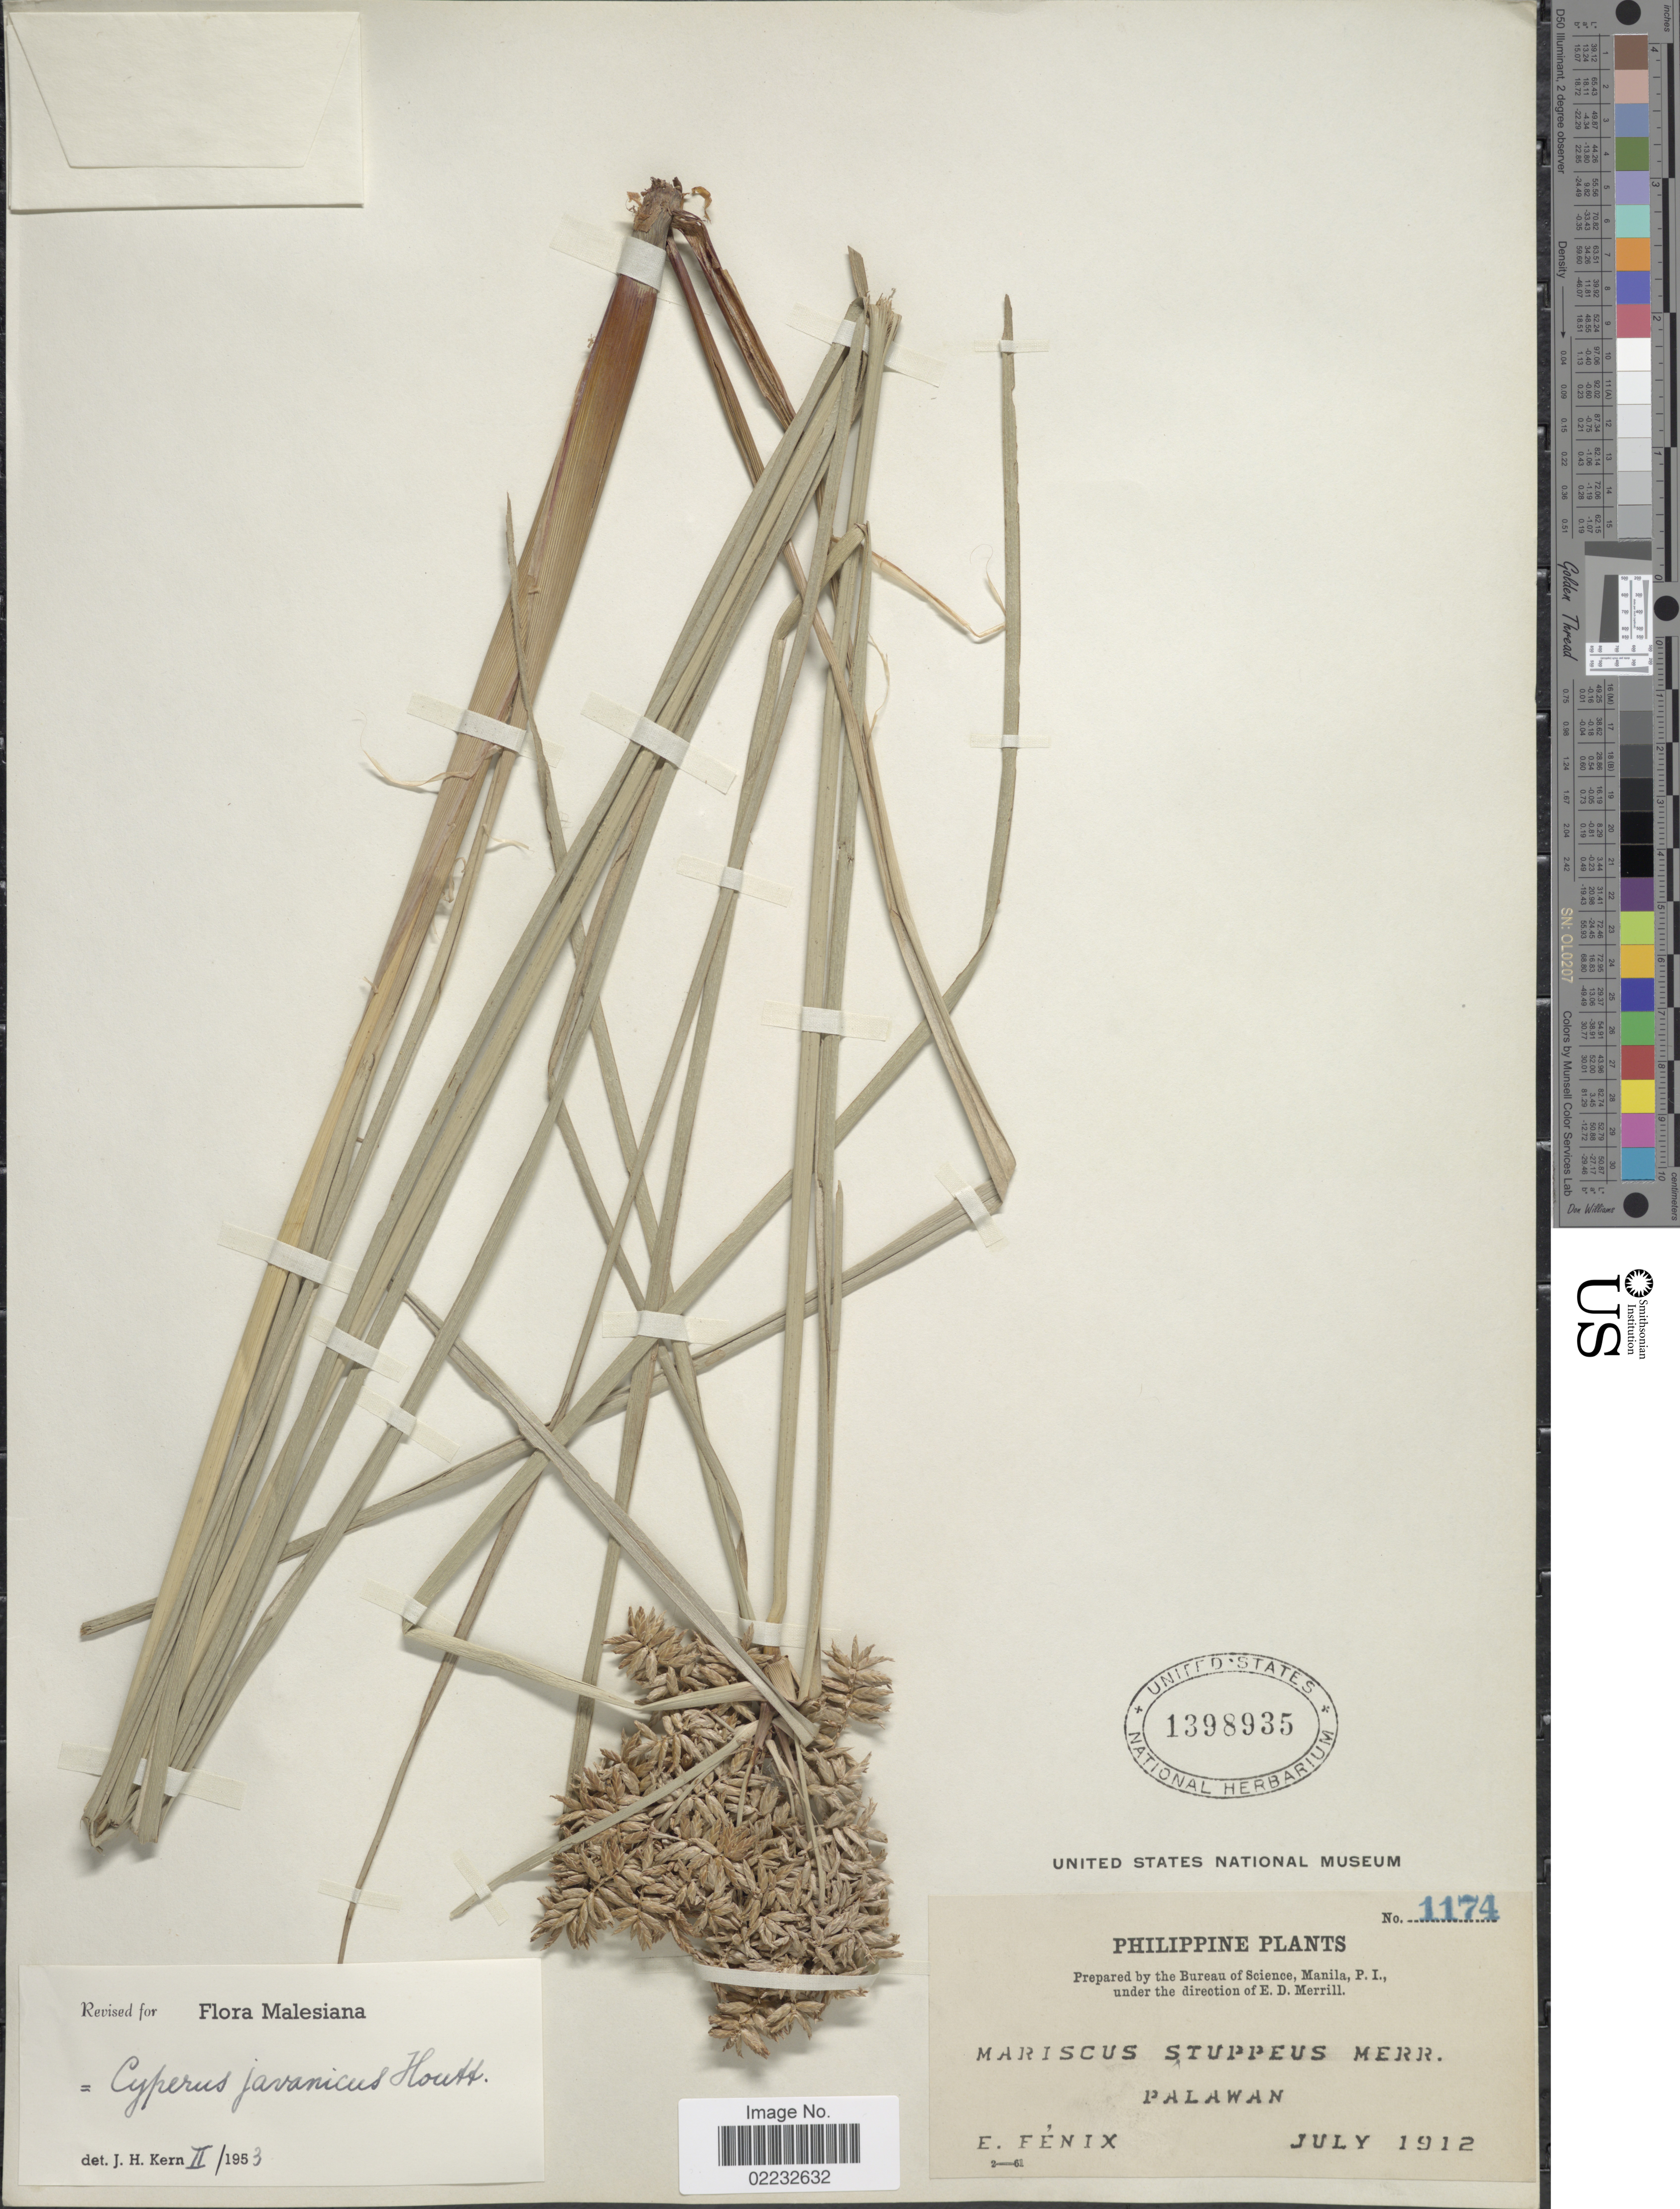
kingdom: Plantae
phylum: Tracheophyta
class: Liliopsida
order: Poales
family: Cyperaceae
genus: Cyperus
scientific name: Cyperus javanicus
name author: Houtt.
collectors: E. Fénix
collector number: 1174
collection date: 1912-07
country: Philippines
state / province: Mimaropa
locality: Palawan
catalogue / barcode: US 1398935